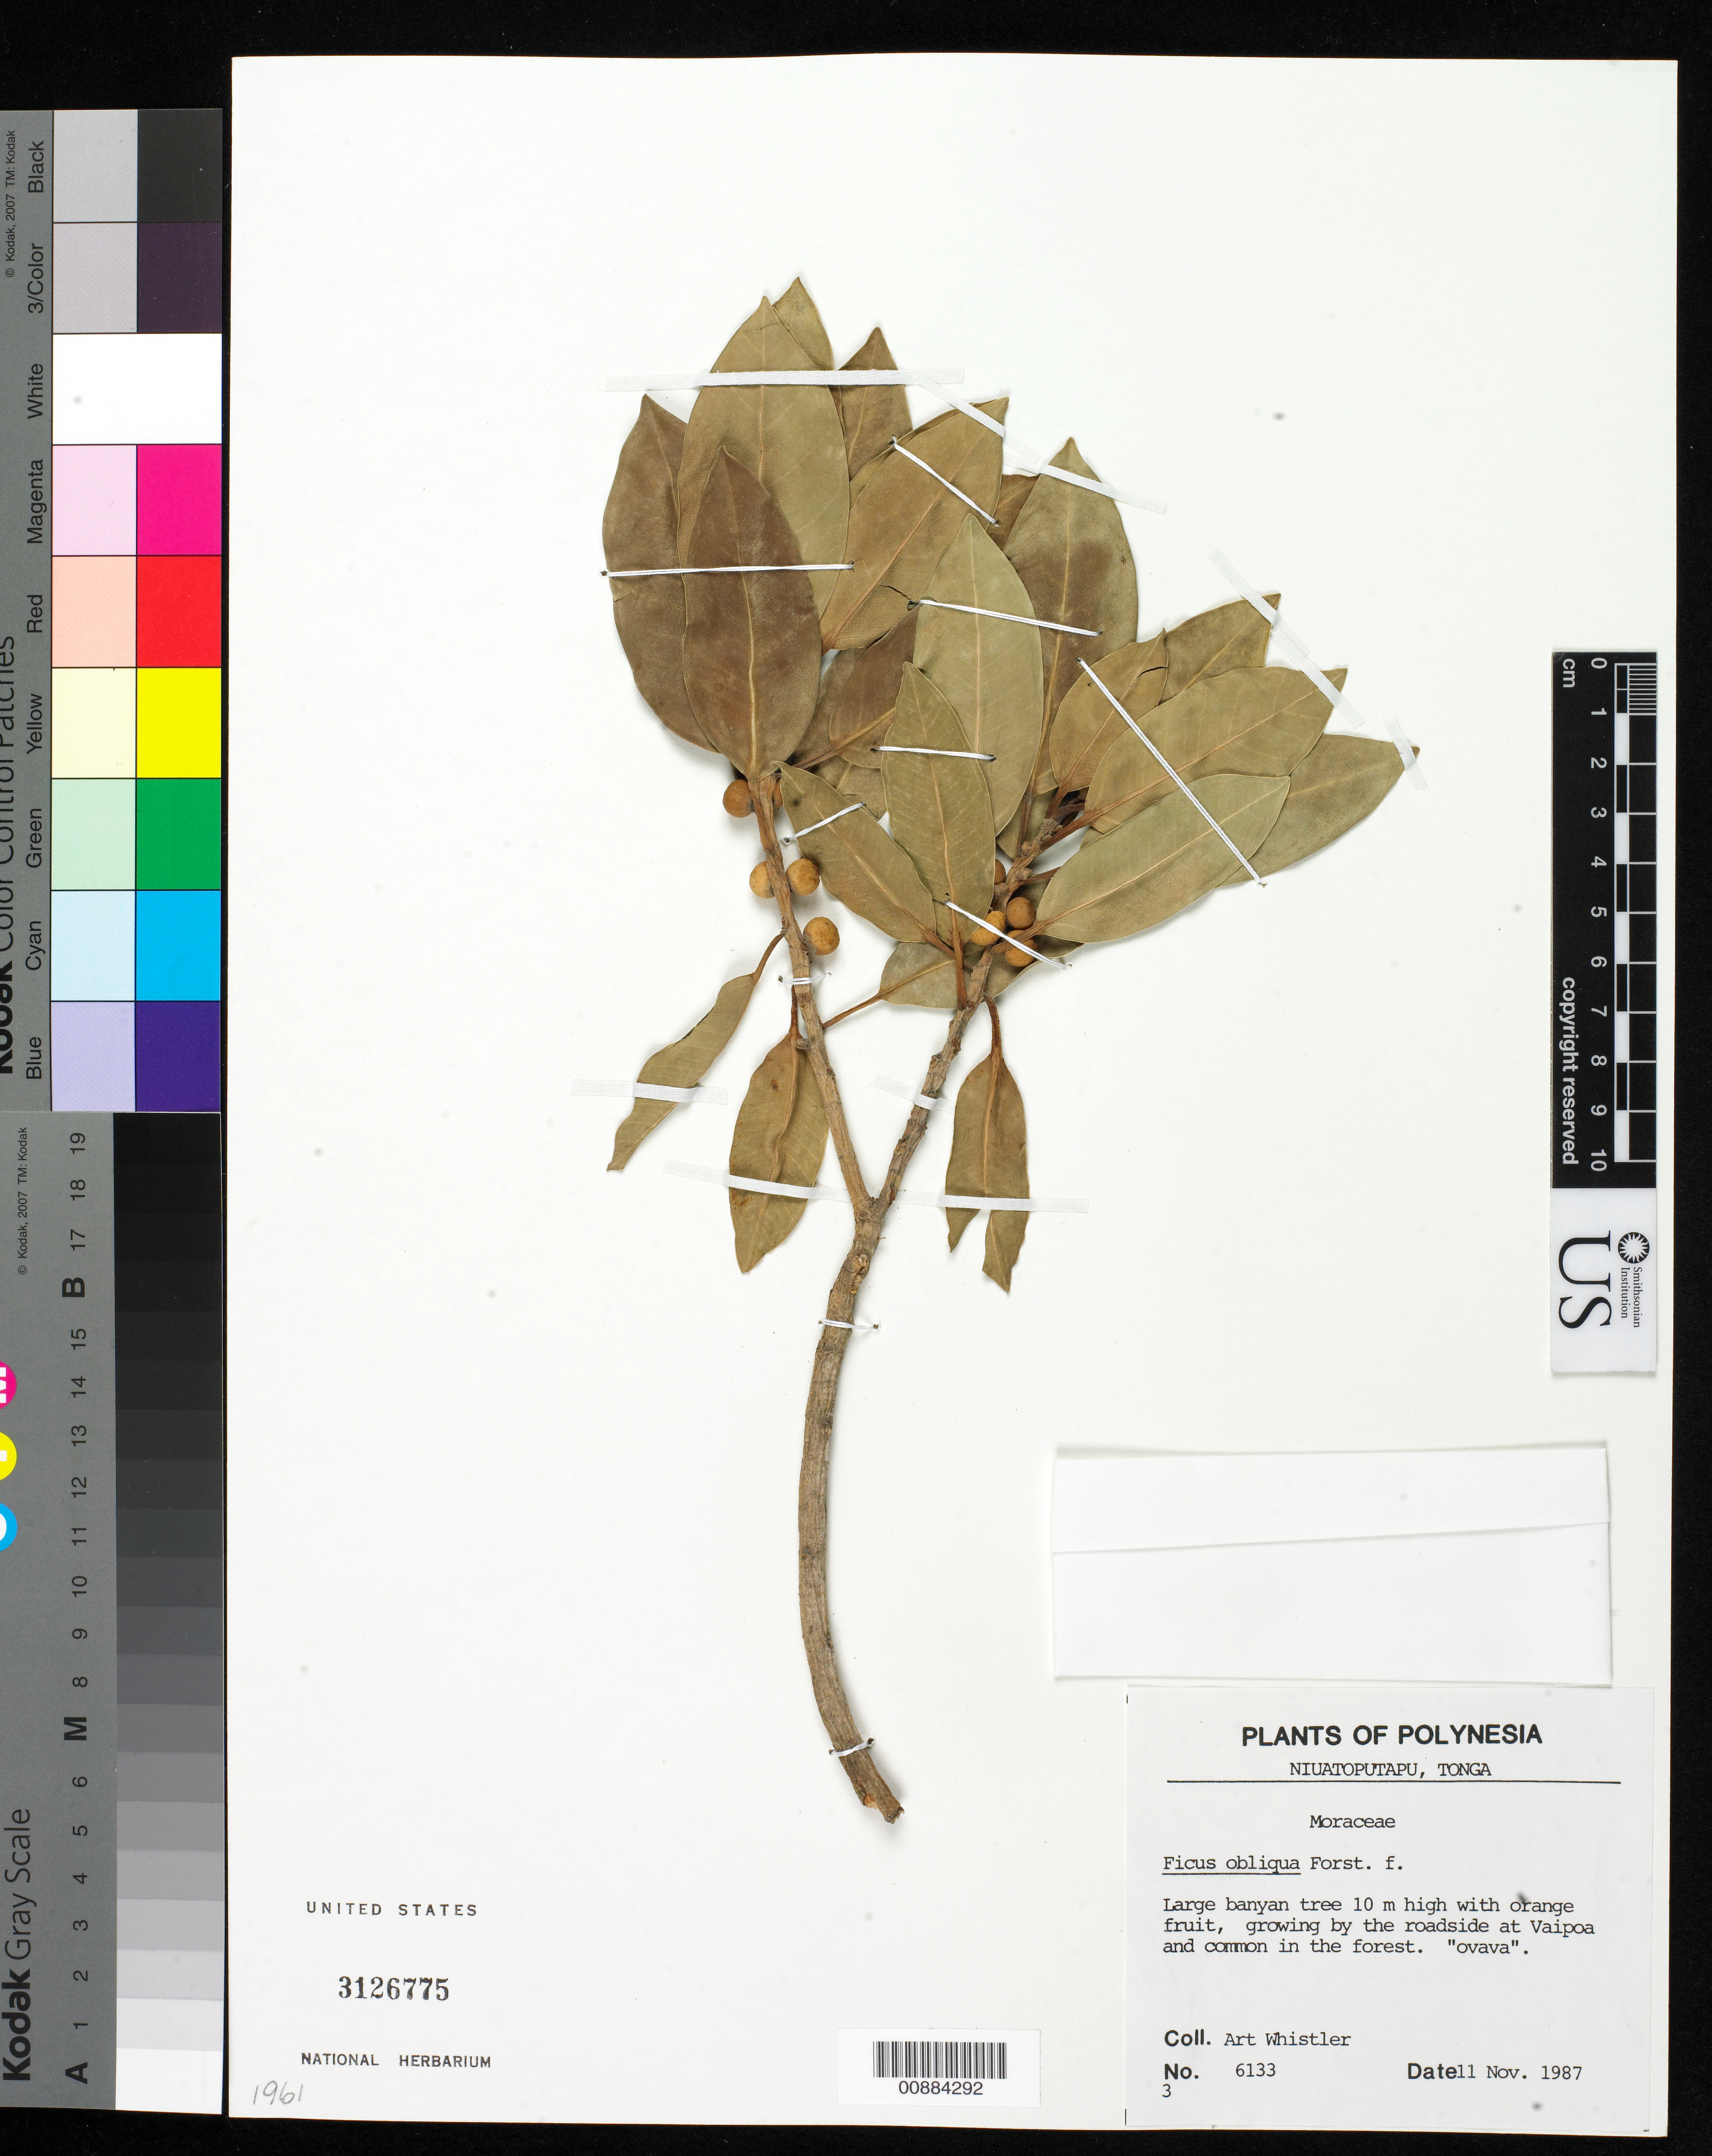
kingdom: Plantae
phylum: Tracheophyta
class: Magnoliopsida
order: Rosales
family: Moraceae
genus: Ficus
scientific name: Ficus obliqua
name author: G. Forst.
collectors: A. Whistler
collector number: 6133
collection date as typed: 11 Nov 1987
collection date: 1987-11-11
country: Tonga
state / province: Tonga Outliers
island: Niuatoputapu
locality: Vaipoa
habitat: Growing by the roadside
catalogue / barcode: US 3126775